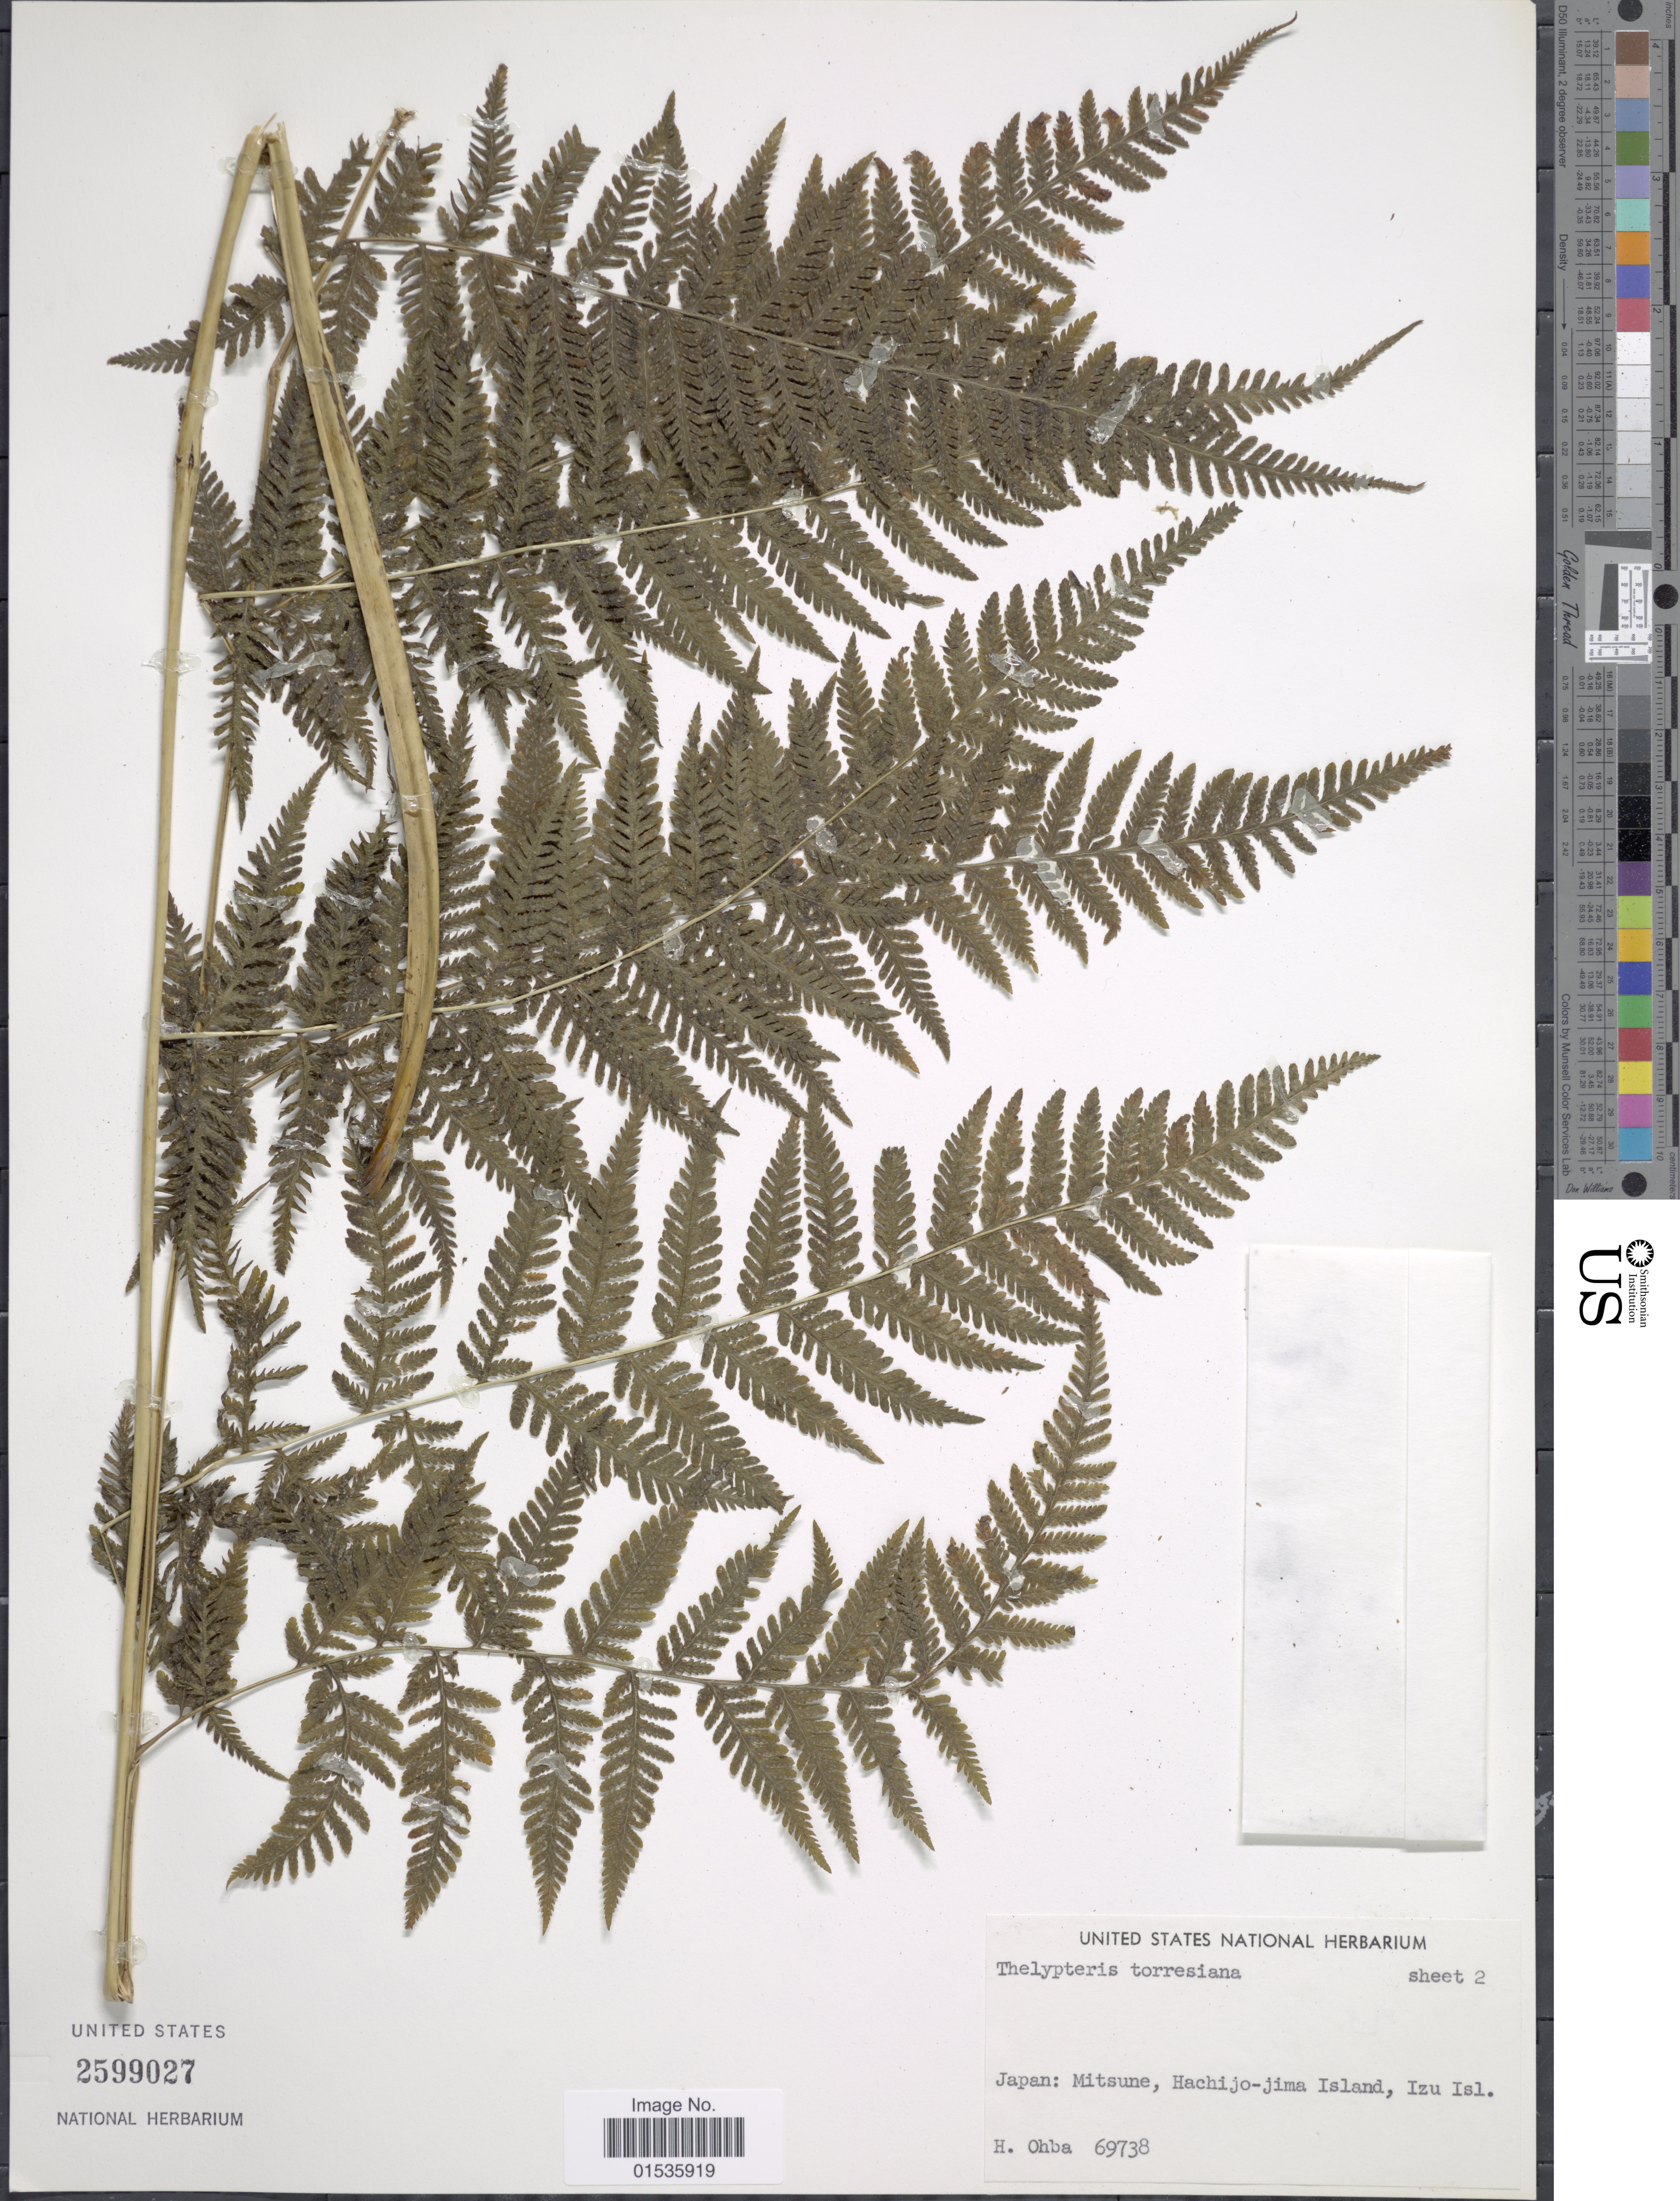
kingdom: Plantae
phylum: Tracheophyta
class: Polypodiopsida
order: Polypodiales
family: Thelypteridaceae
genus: Macrothelypteris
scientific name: Macrothelypteris torresiana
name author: (Gaudich.) Ching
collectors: H. Ohba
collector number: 69738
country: Japan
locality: Japan: Mitsune, Hachijo-jima Island, Izu Isl.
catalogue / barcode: US 2599027